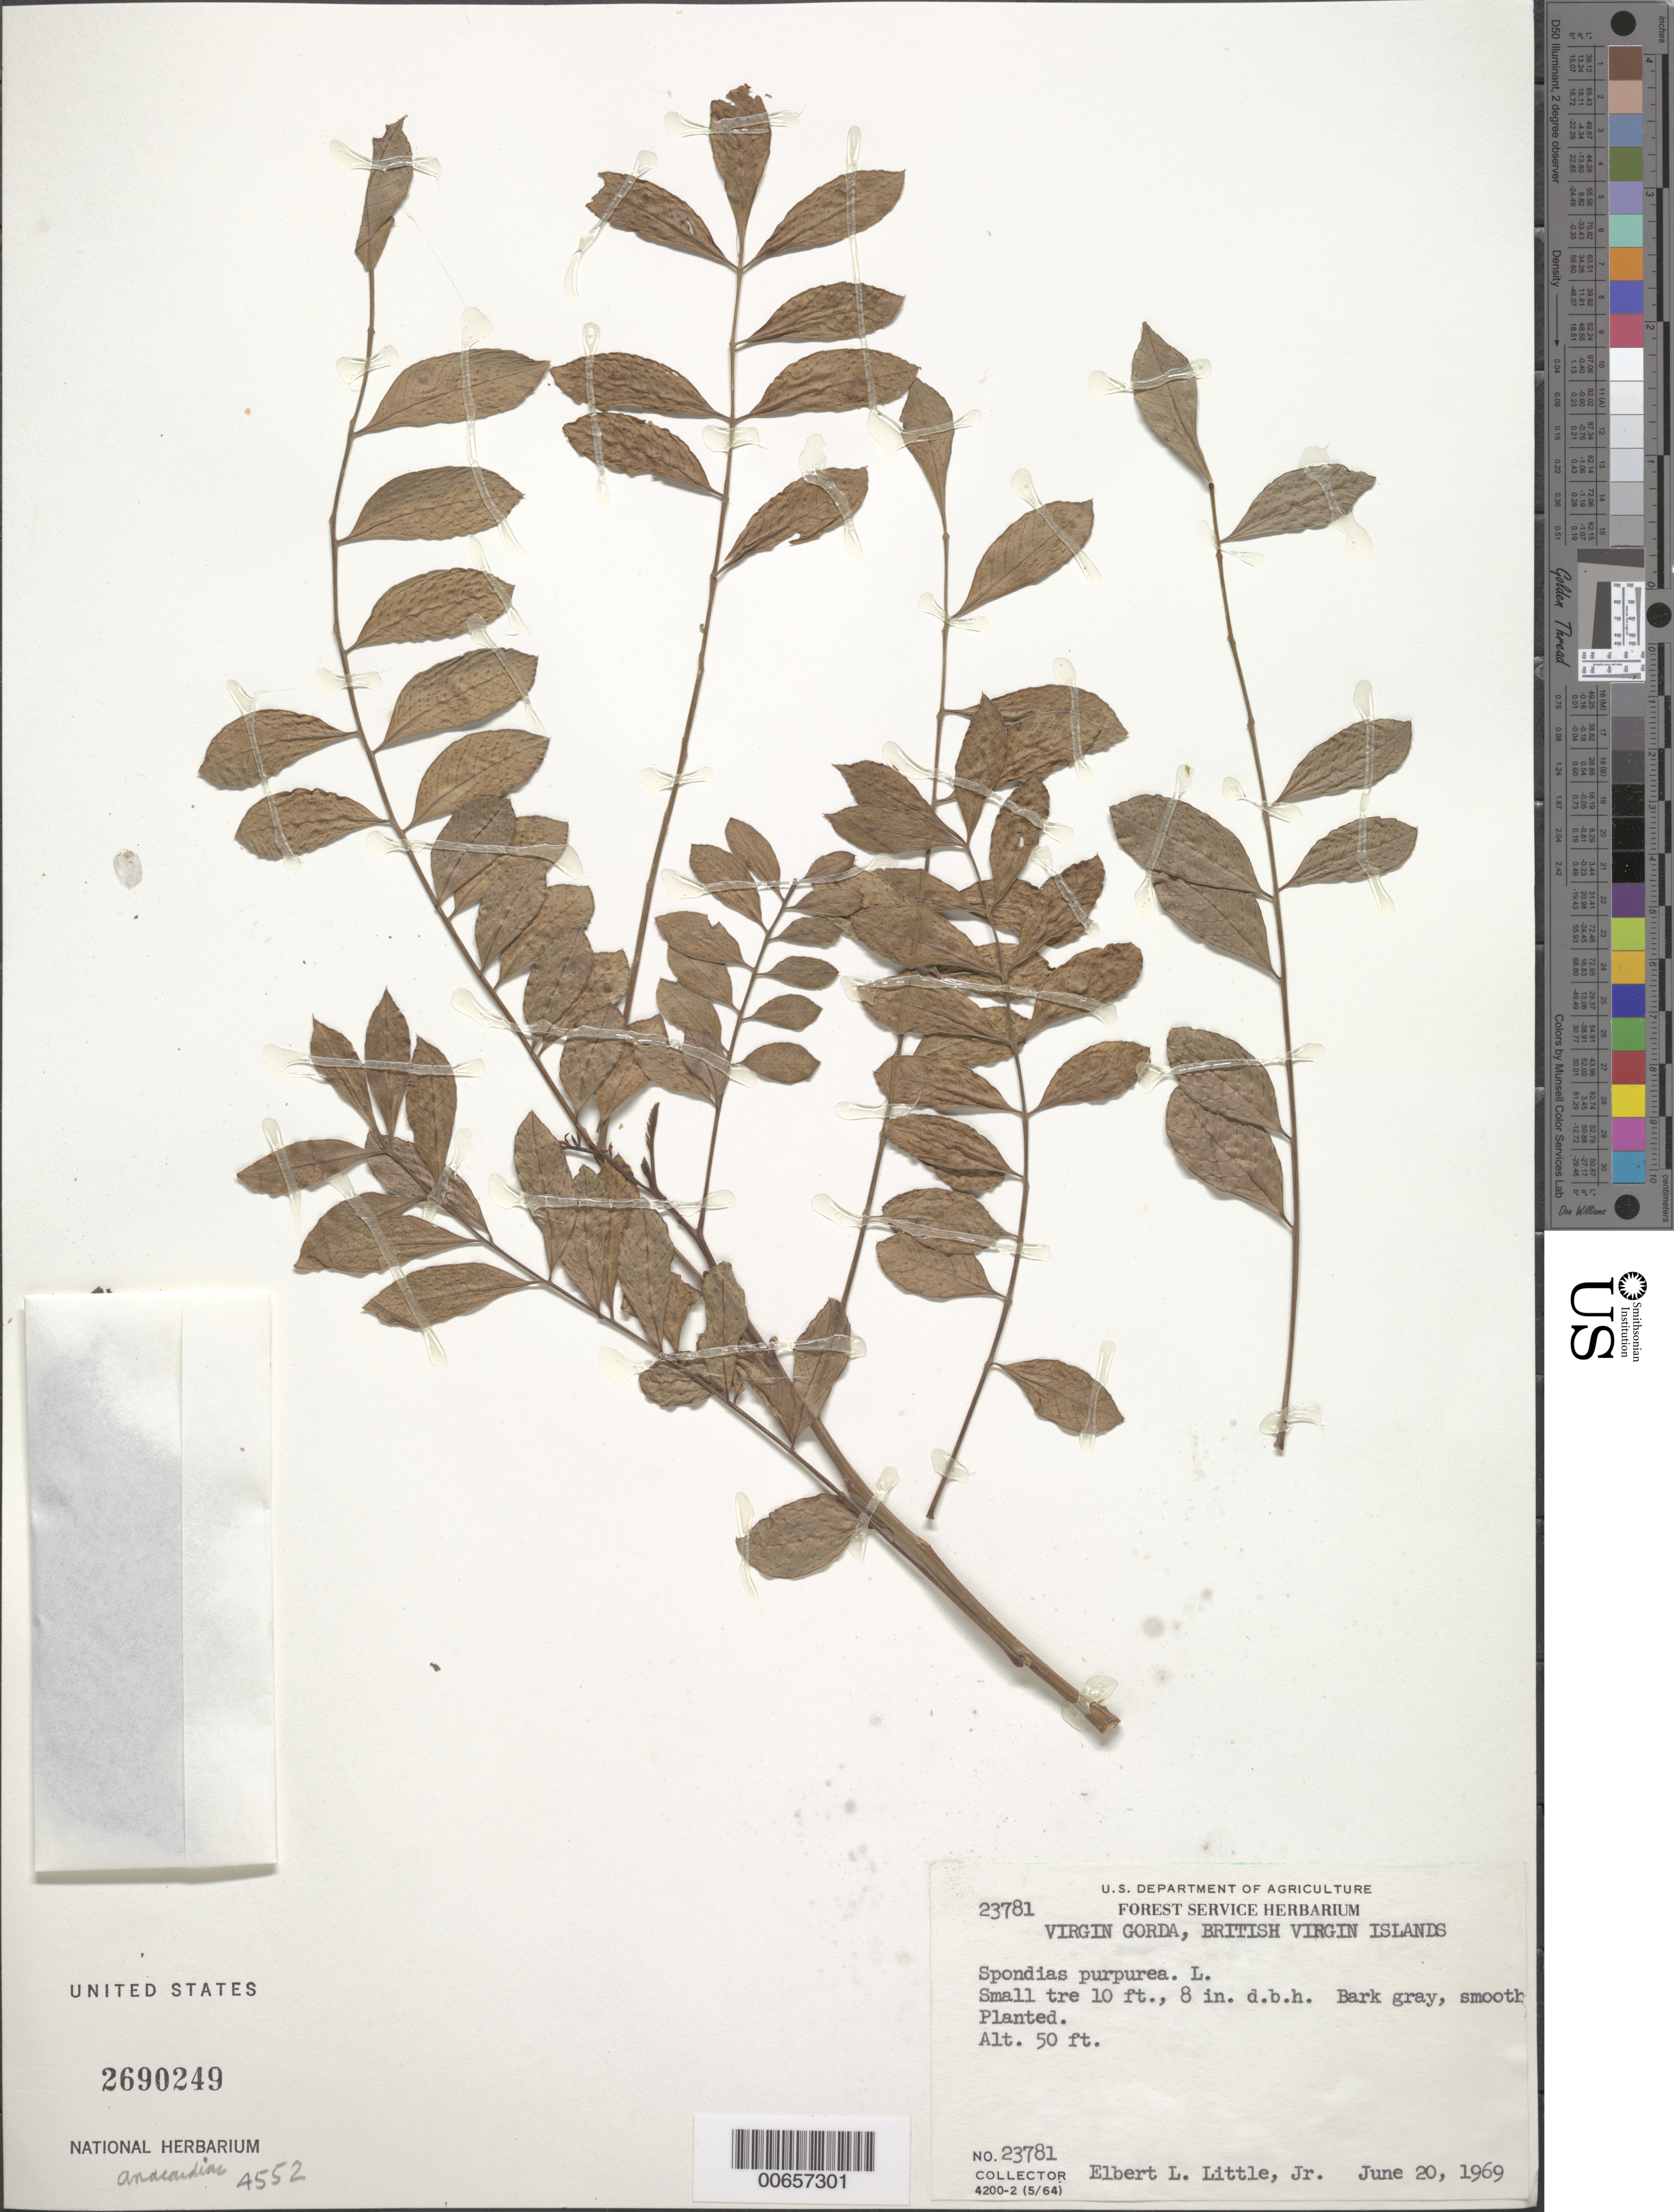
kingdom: Plantae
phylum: Tracheophyta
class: Magnoliopsida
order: Sapindales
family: Anacardiaceae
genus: Spondias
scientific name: Spondias purpurea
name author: L.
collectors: E. L. Little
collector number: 23781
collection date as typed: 20 Jun 1969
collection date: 1969-06-20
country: British Virgin Islands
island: Virgin Gorda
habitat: Planted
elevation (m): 15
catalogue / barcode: US 2690249